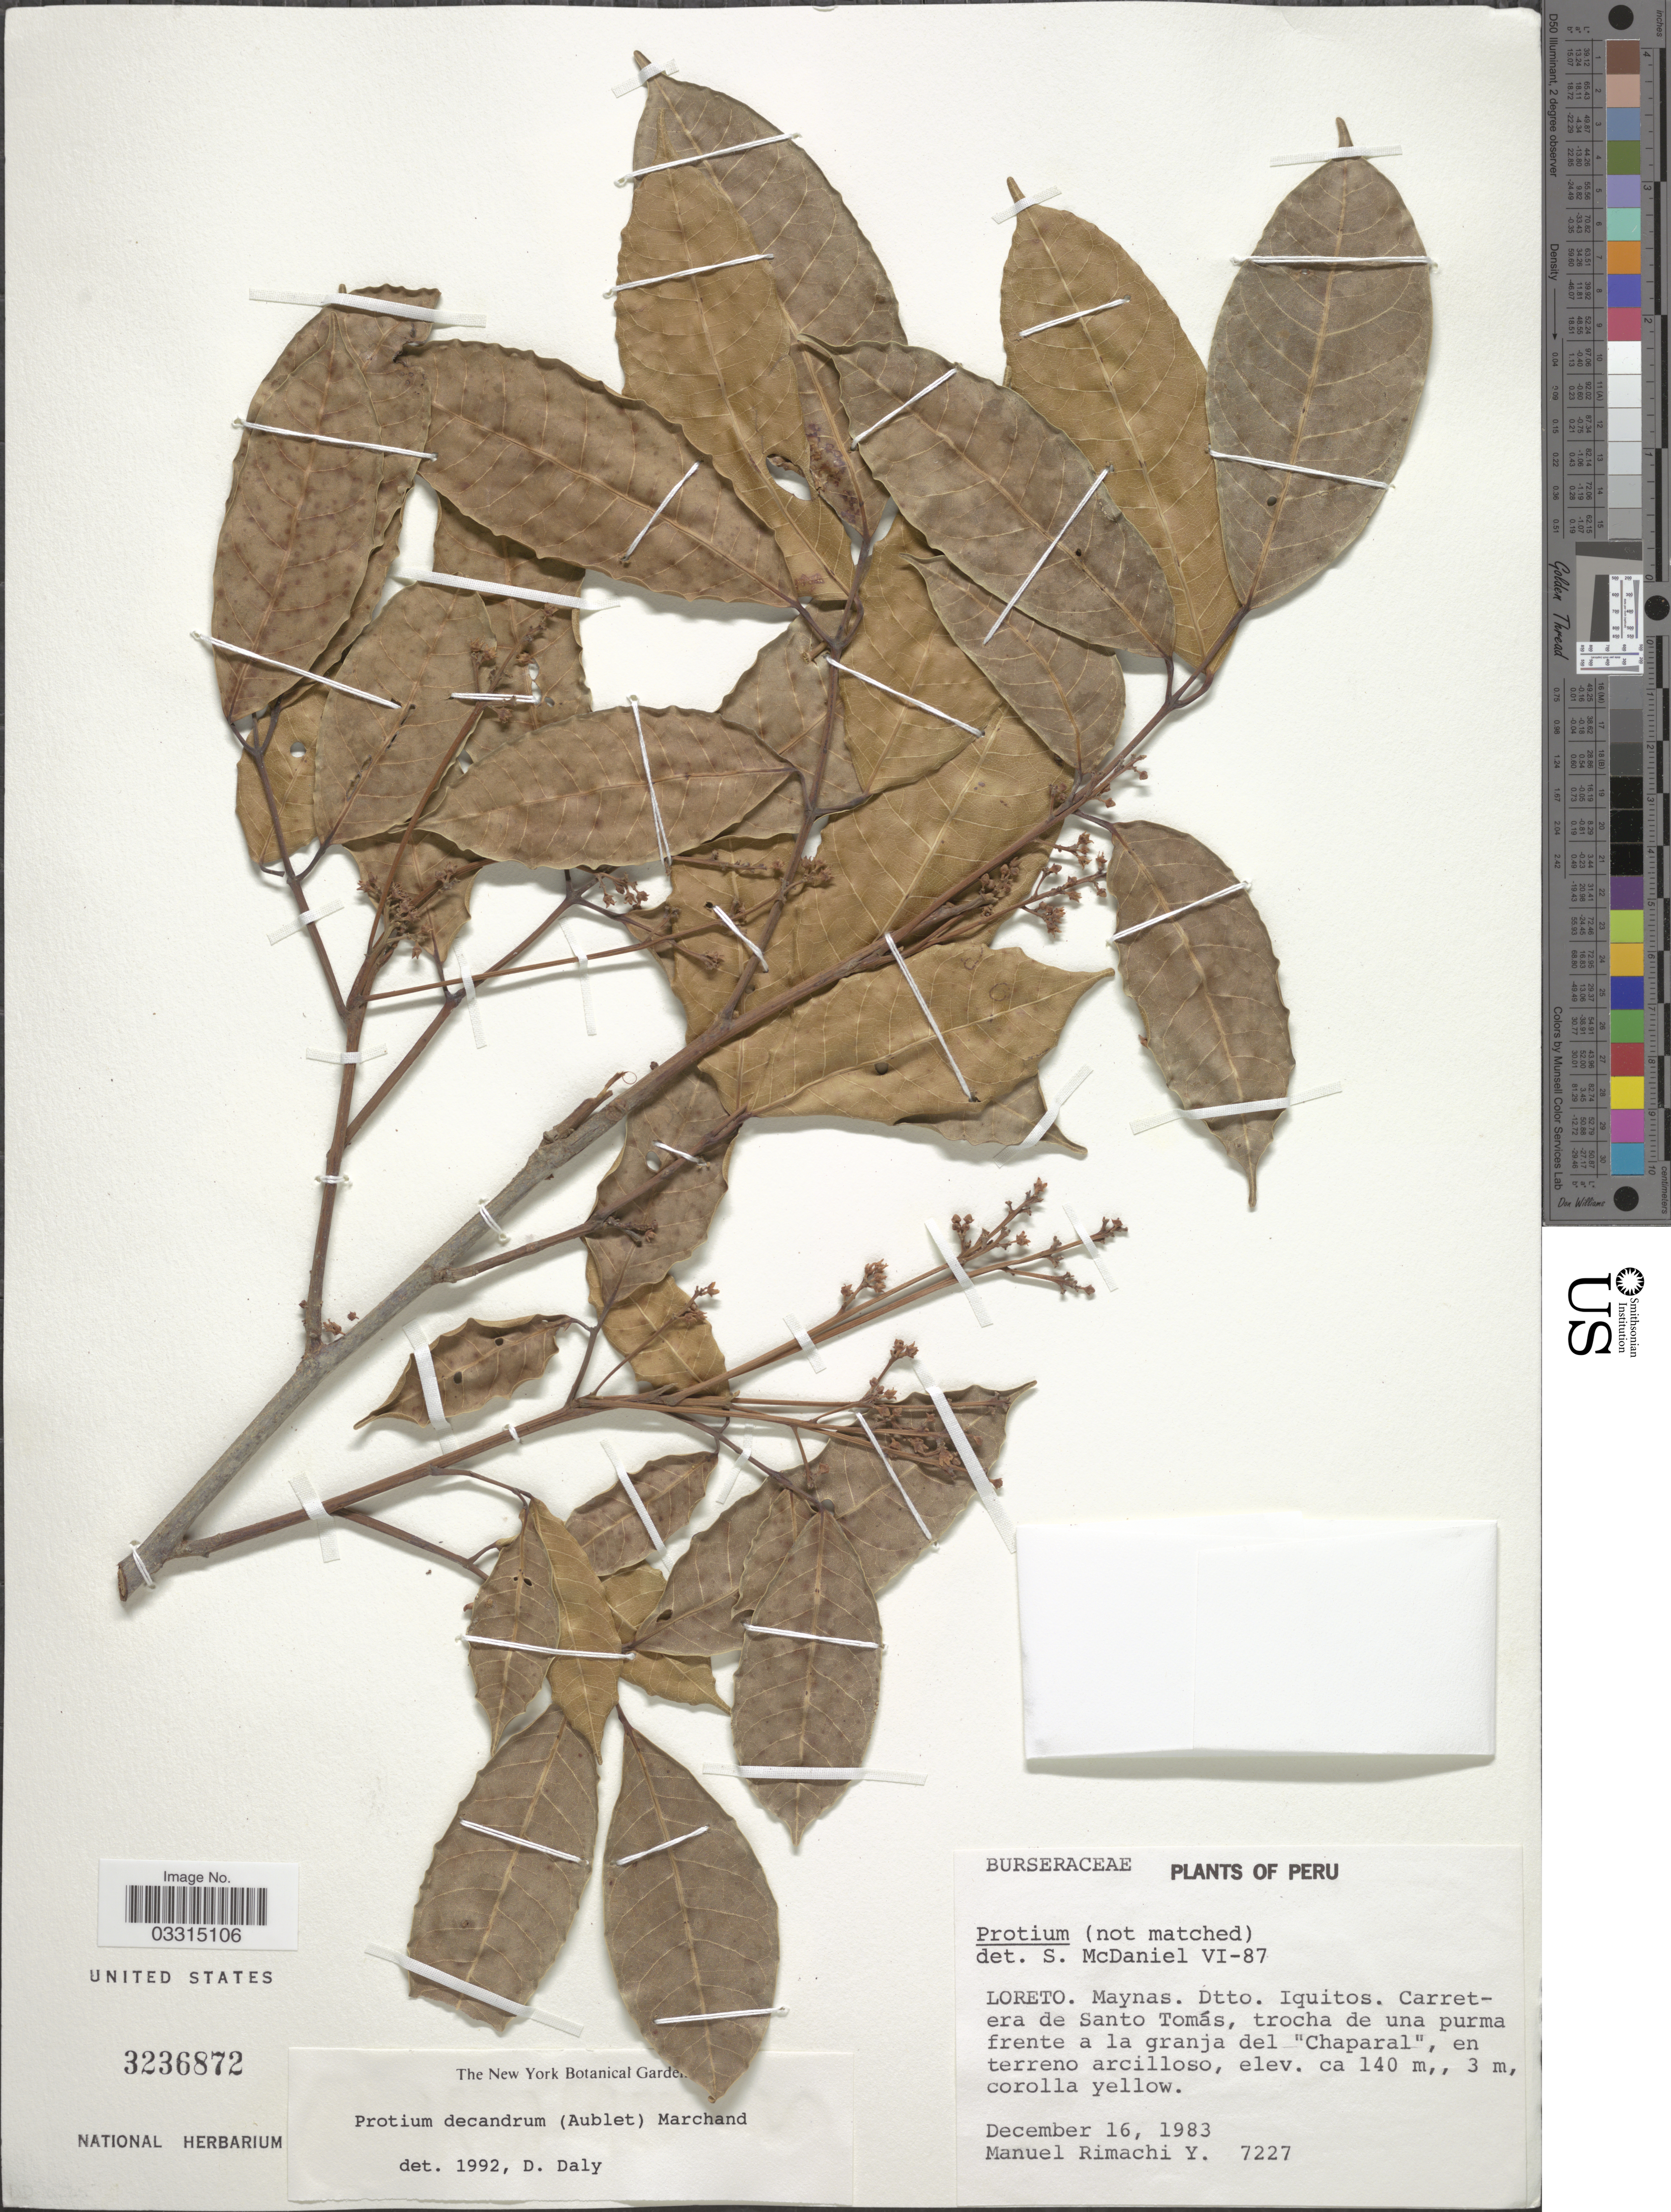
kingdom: Plantae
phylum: Tracheophyta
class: Magnoliopsida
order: Sapindales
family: Burseraceae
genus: Protium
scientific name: Protium decandrum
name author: (Aubl.) Marchand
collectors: M. Rimachi Y.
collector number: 7227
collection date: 1983-12-16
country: Peru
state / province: Loreto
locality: Maynas. Dtto. Iquitos. Carretera de Santo Tomás.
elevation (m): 140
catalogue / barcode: US 3236872